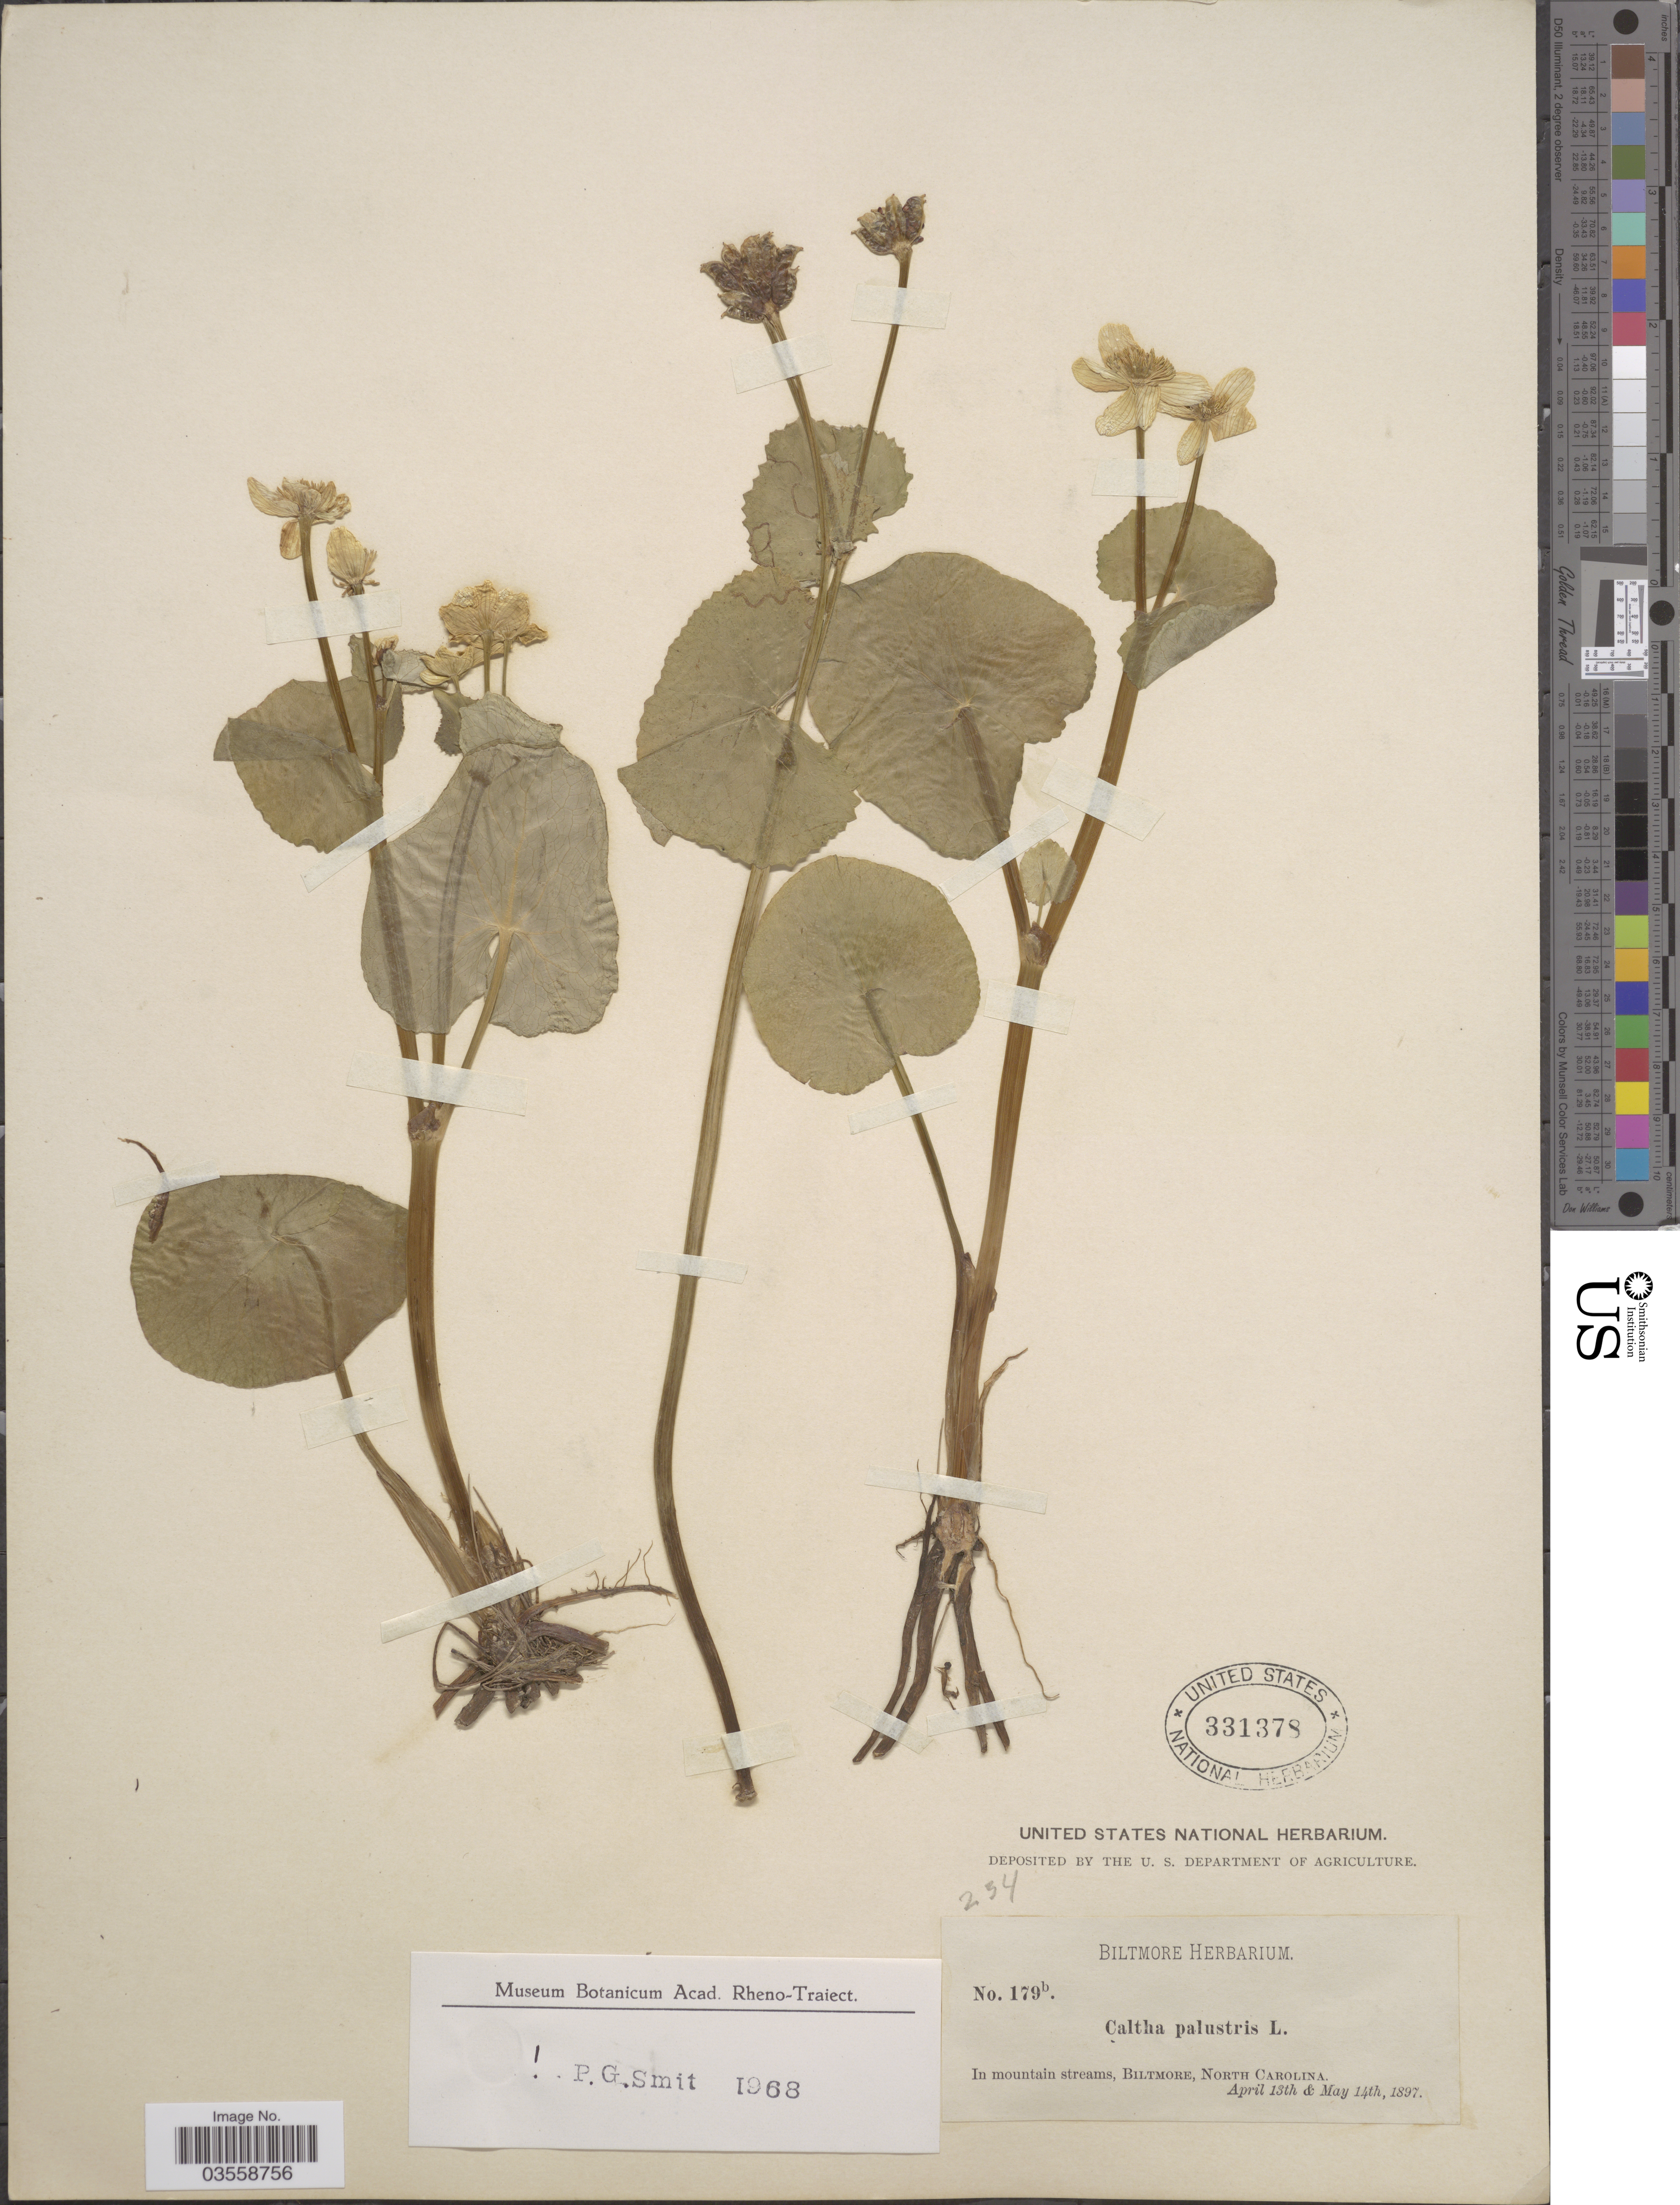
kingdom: Plantae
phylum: Tracheophyta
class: Magnoliopsida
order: Ranunculales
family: Ranunculaceae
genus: Caltha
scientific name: Caltha palustris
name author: L.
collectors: ex herb. Biltmore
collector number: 179b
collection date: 1897-04-13/1897-05-14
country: United States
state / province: North Carolina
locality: Biltmore.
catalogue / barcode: US 331378